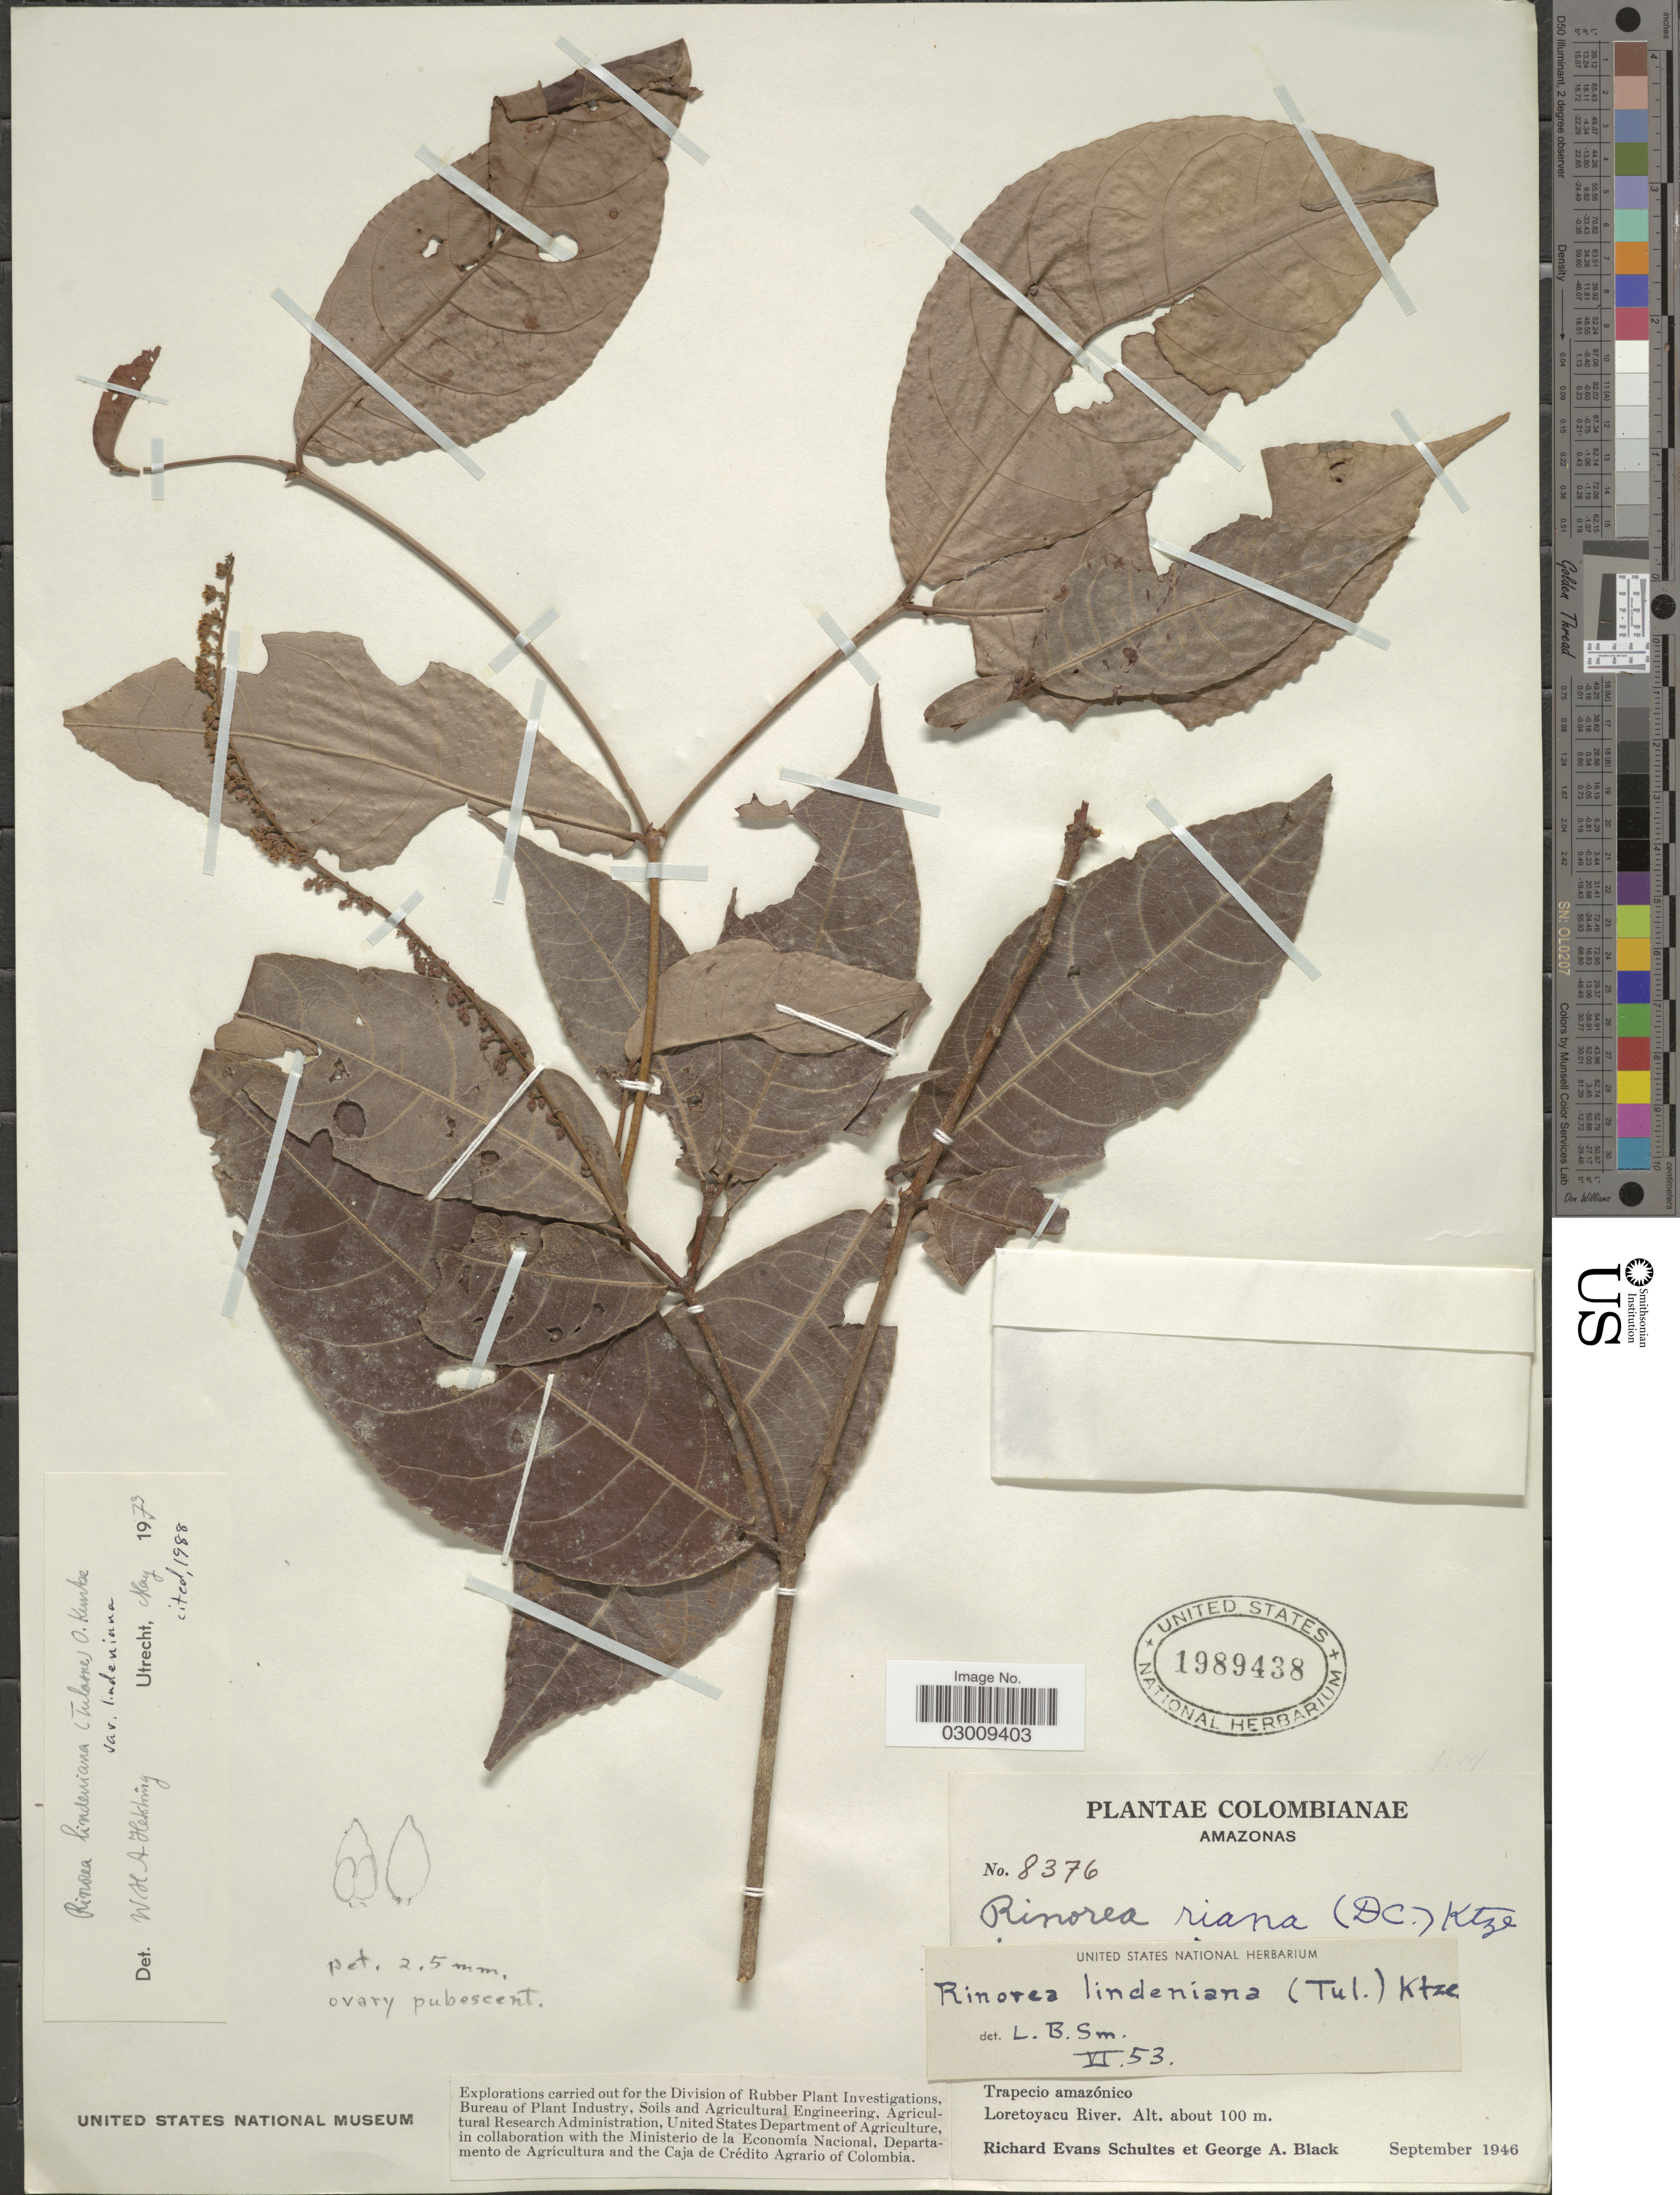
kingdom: Plantae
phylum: Tracheophyta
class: Magnoliopsida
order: Malpighiales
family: Violaceae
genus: Rinorea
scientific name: Rinorea lindeniana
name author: (Tul.) Kuntze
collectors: R. E. Schultes & G. A. Black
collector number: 8376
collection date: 1946-09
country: Colombia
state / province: Amazônas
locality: Trapecio amazónico. Loretoyacu River.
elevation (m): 100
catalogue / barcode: US 1989438